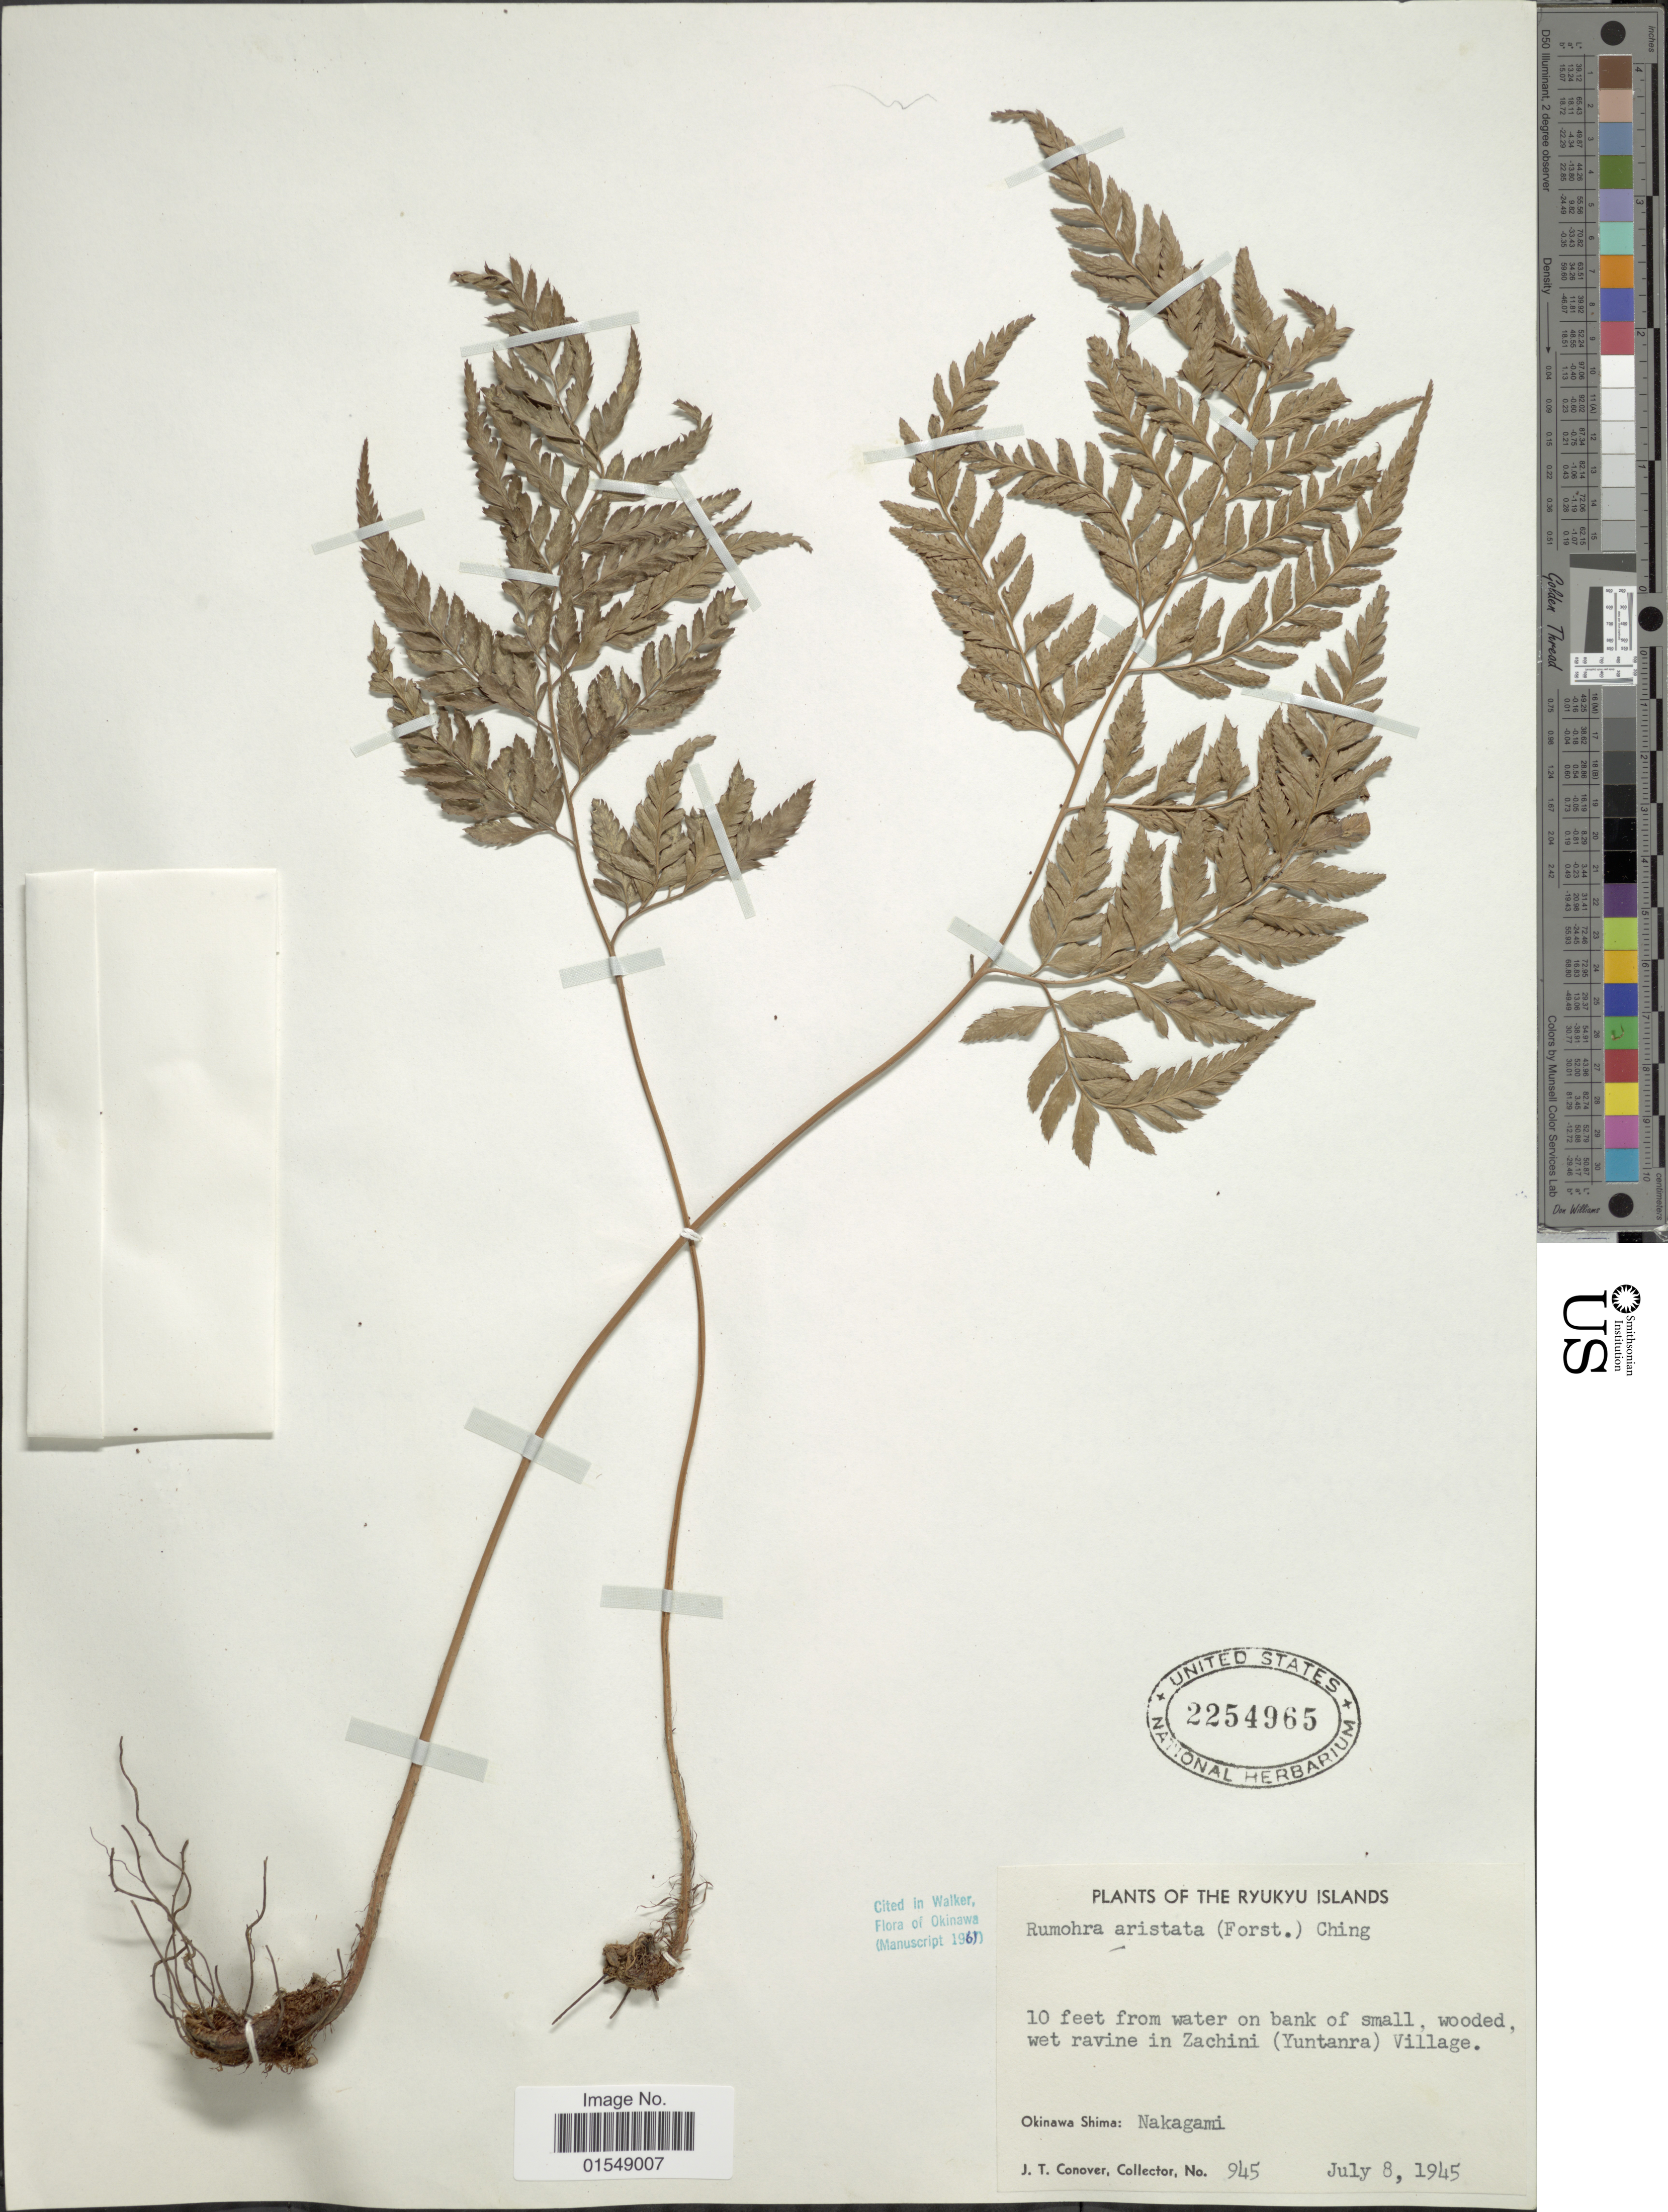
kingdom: Plantae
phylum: Tracheophyta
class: Polypodiopsida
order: Polypodiales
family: Dryopteridaceae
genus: Arachniodes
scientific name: Arachniodes aristata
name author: (G. Forst.) Tindale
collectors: J. T. Conover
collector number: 945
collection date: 1945-07-08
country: Japan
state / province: Okinawa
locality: Ryukyu Islands, wet ravine in Zachini (Yuntanra) Village, Okinawa Shima: Nakagami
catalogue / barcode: US 2254965